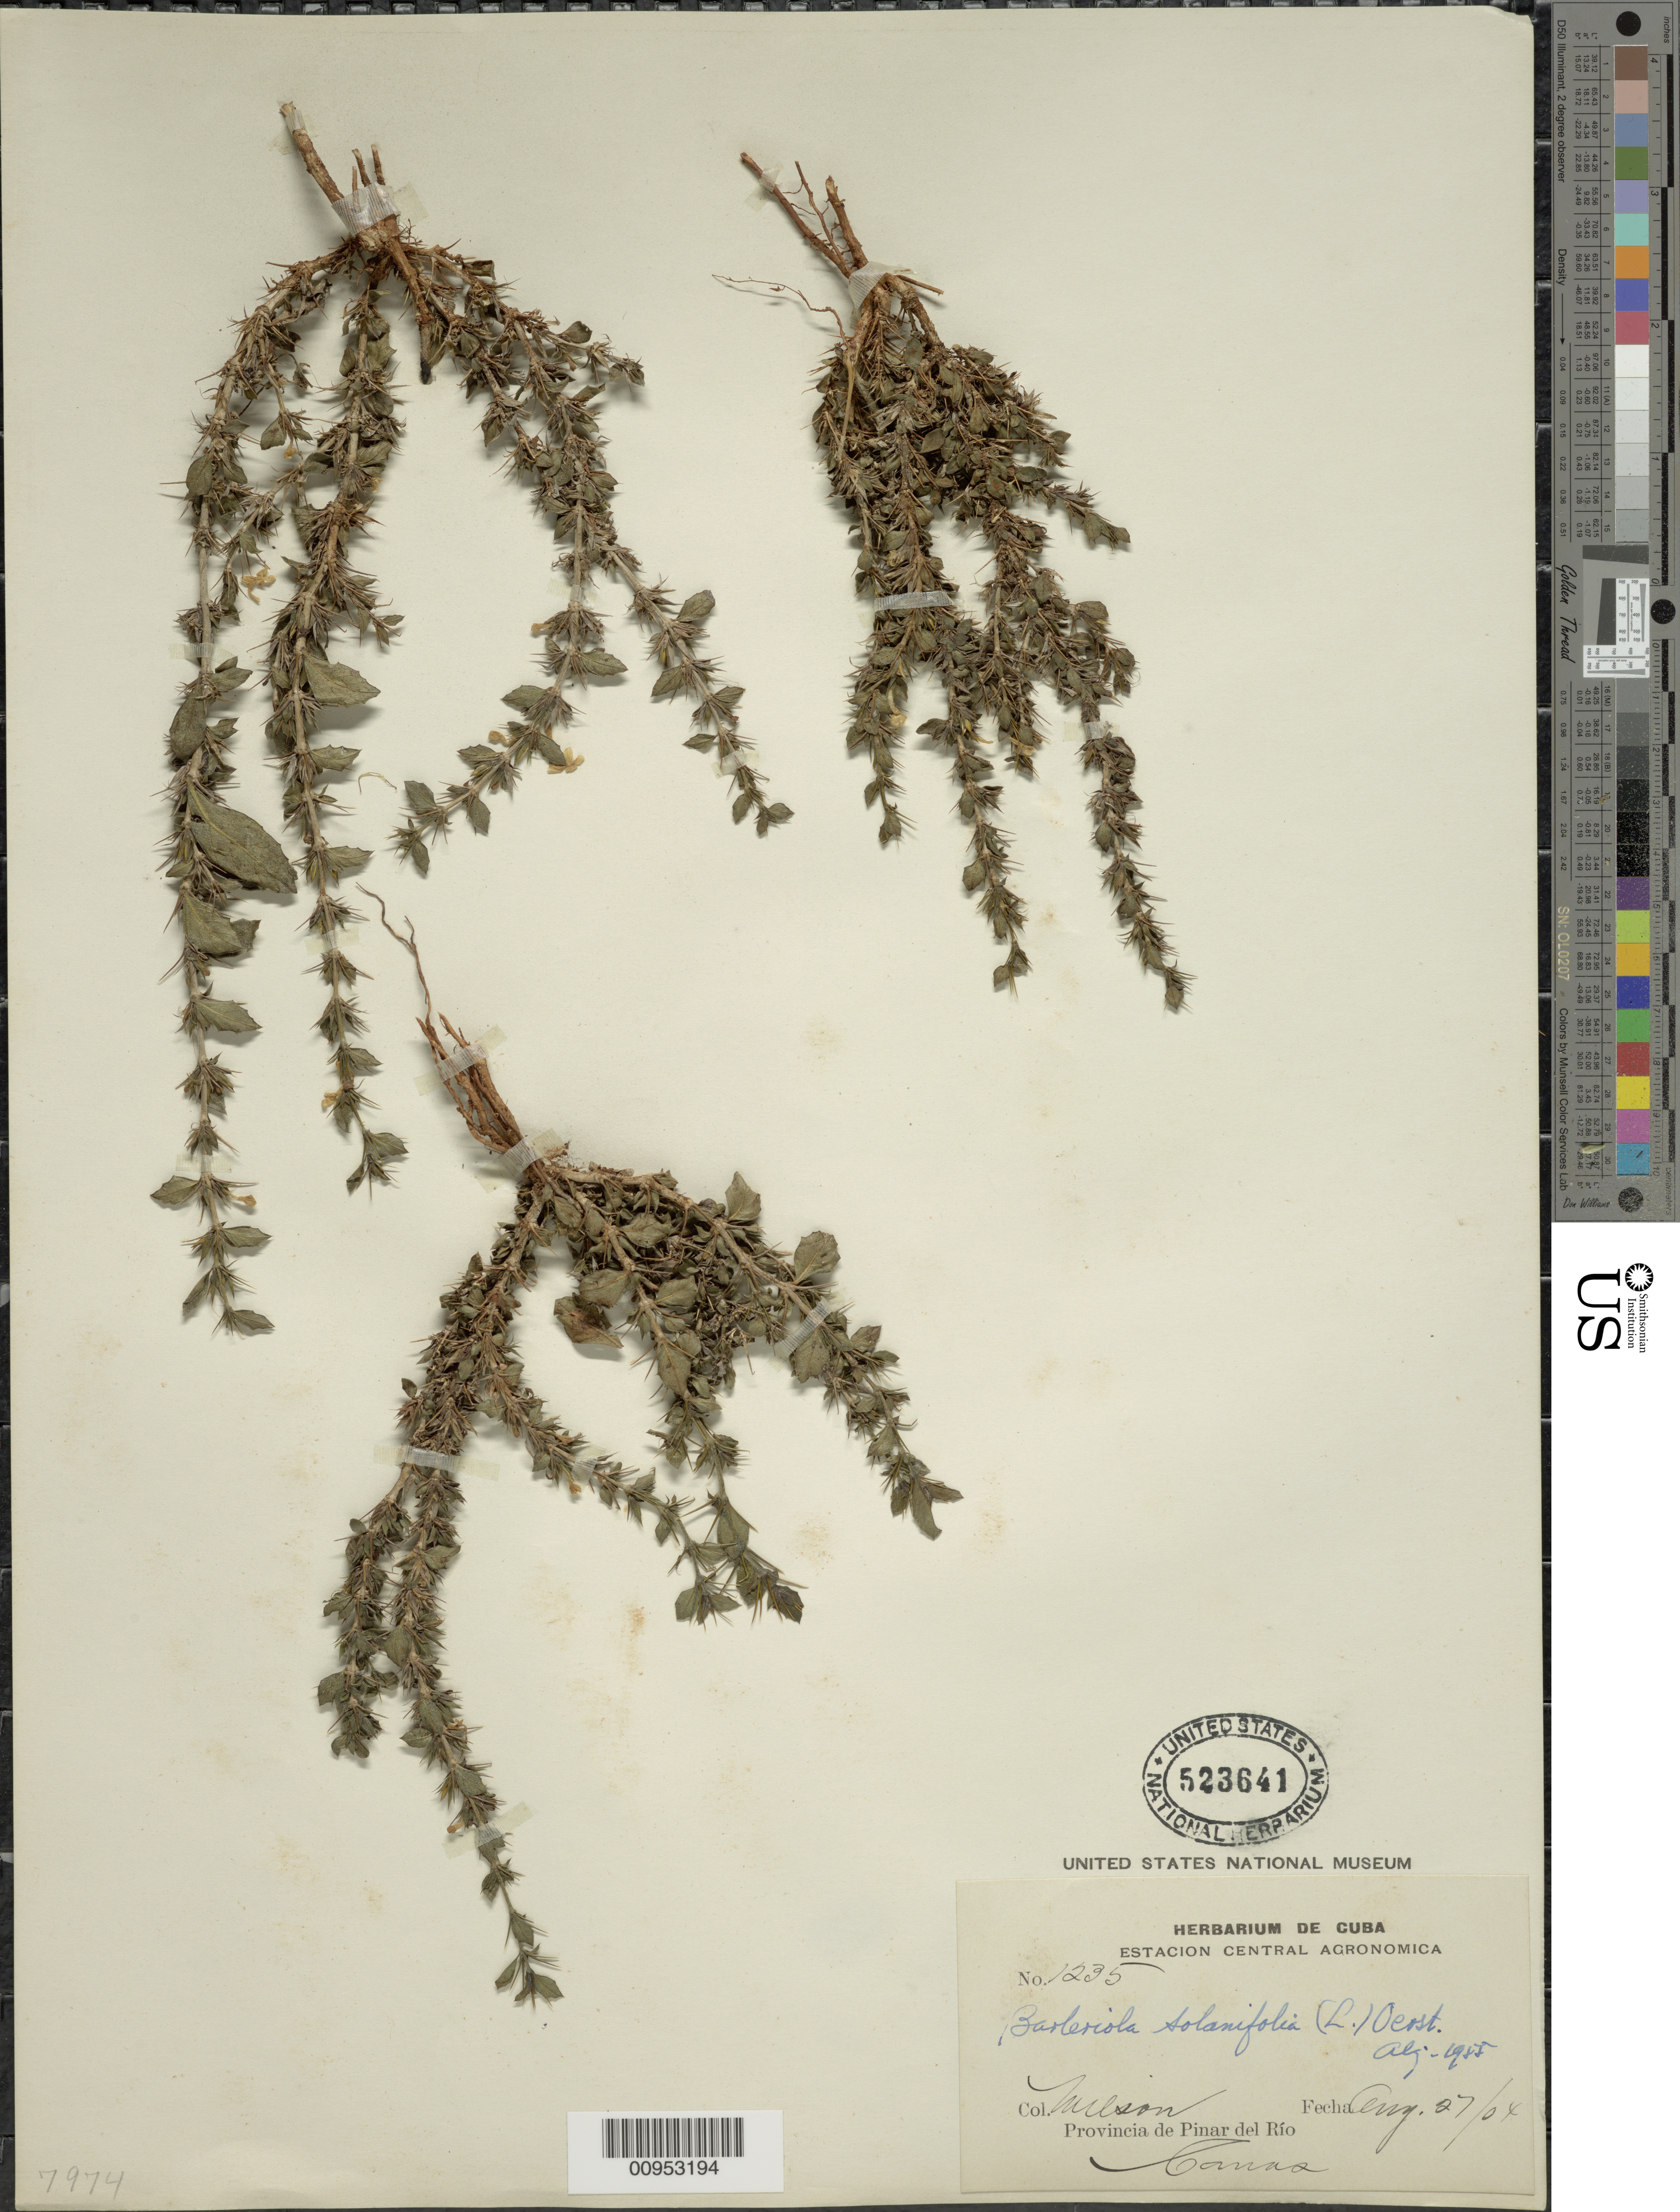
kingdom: Plantae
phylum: Tracheophyta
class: Magnoliopsida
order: Lamiales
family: Acanthaceae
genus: Barleriola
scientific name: Barleriola solanifolia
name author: (L.) Oerst. ex Lindau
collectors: -- Wilson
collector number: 1235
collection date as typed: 27 Aug 1904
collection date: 1904-08-27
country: Cuba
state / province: Pinar del Rio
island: Cuba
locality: Canas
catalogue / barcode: US 523641